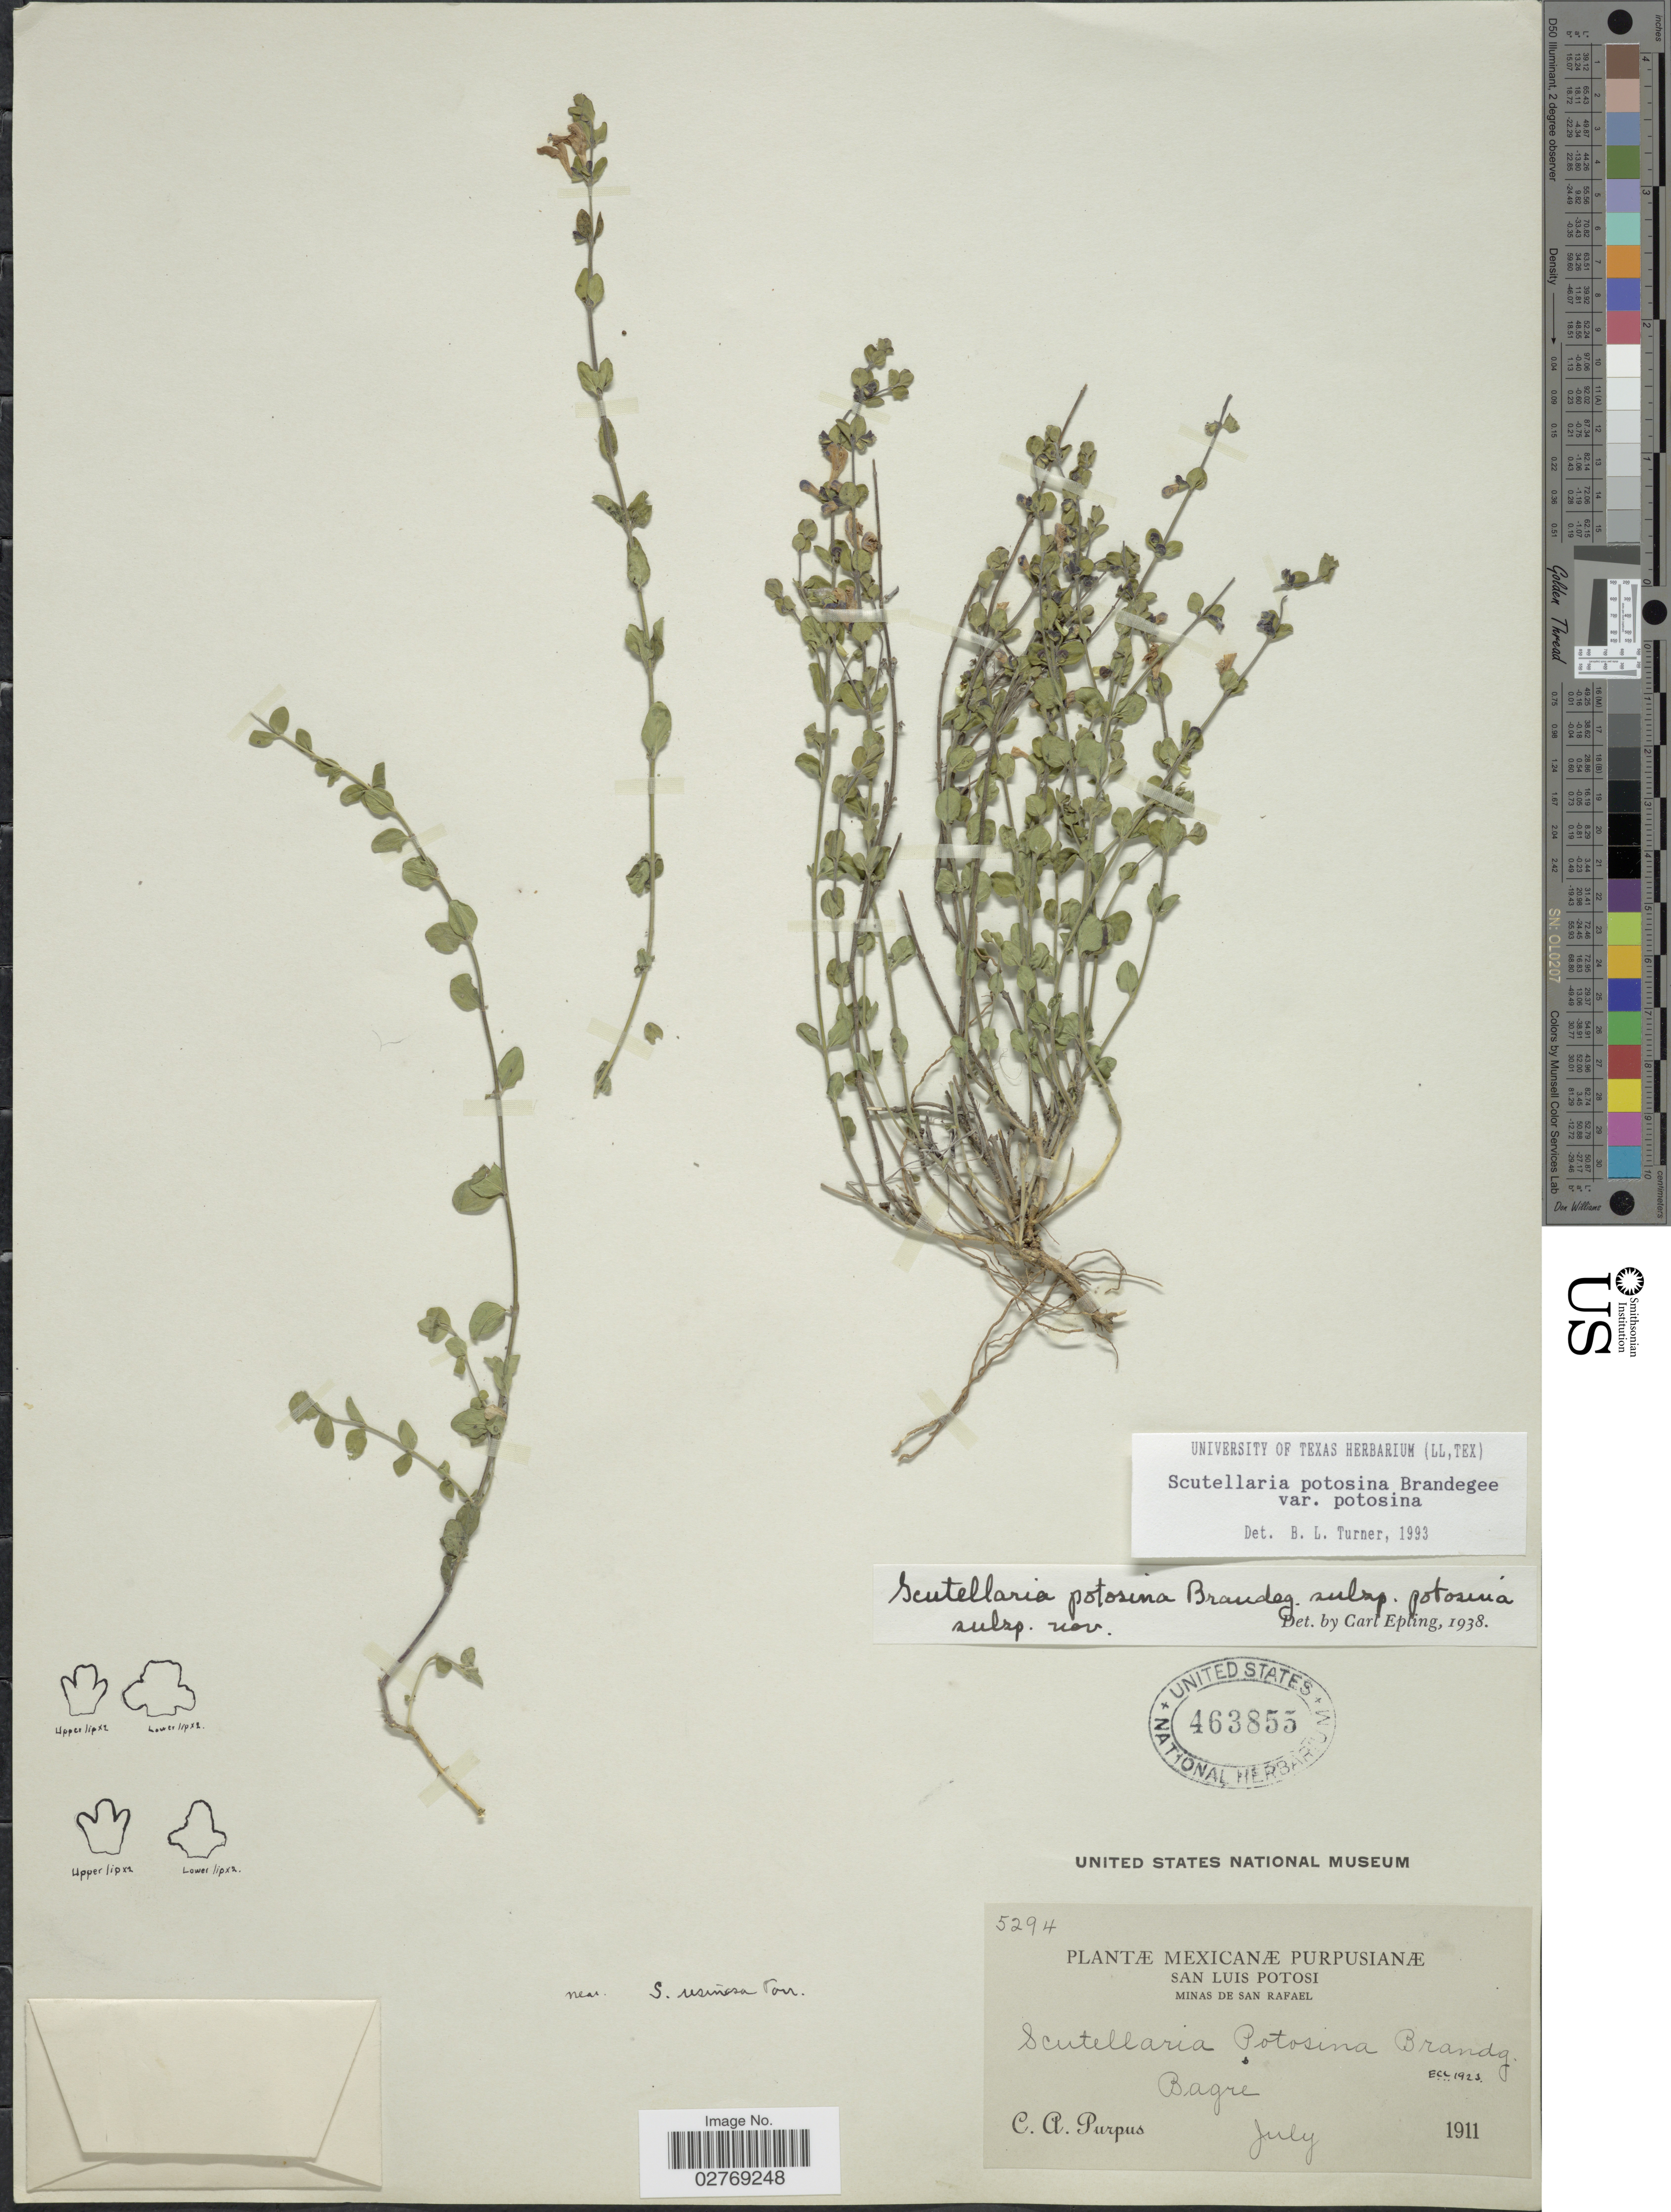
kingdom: Plantae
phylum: Tracheophyta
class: Magnoliopsida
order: Lamiales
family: Lamiaceae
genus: Scutellaria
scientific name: Scutellaria potosina var. potosina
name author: Brandegee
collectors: C. A. Purpus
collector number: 5294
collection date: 1911-07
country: Mexico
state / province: San Luis Potosí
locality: Minas de San Rafael. Bagre.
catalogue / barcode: US 463855